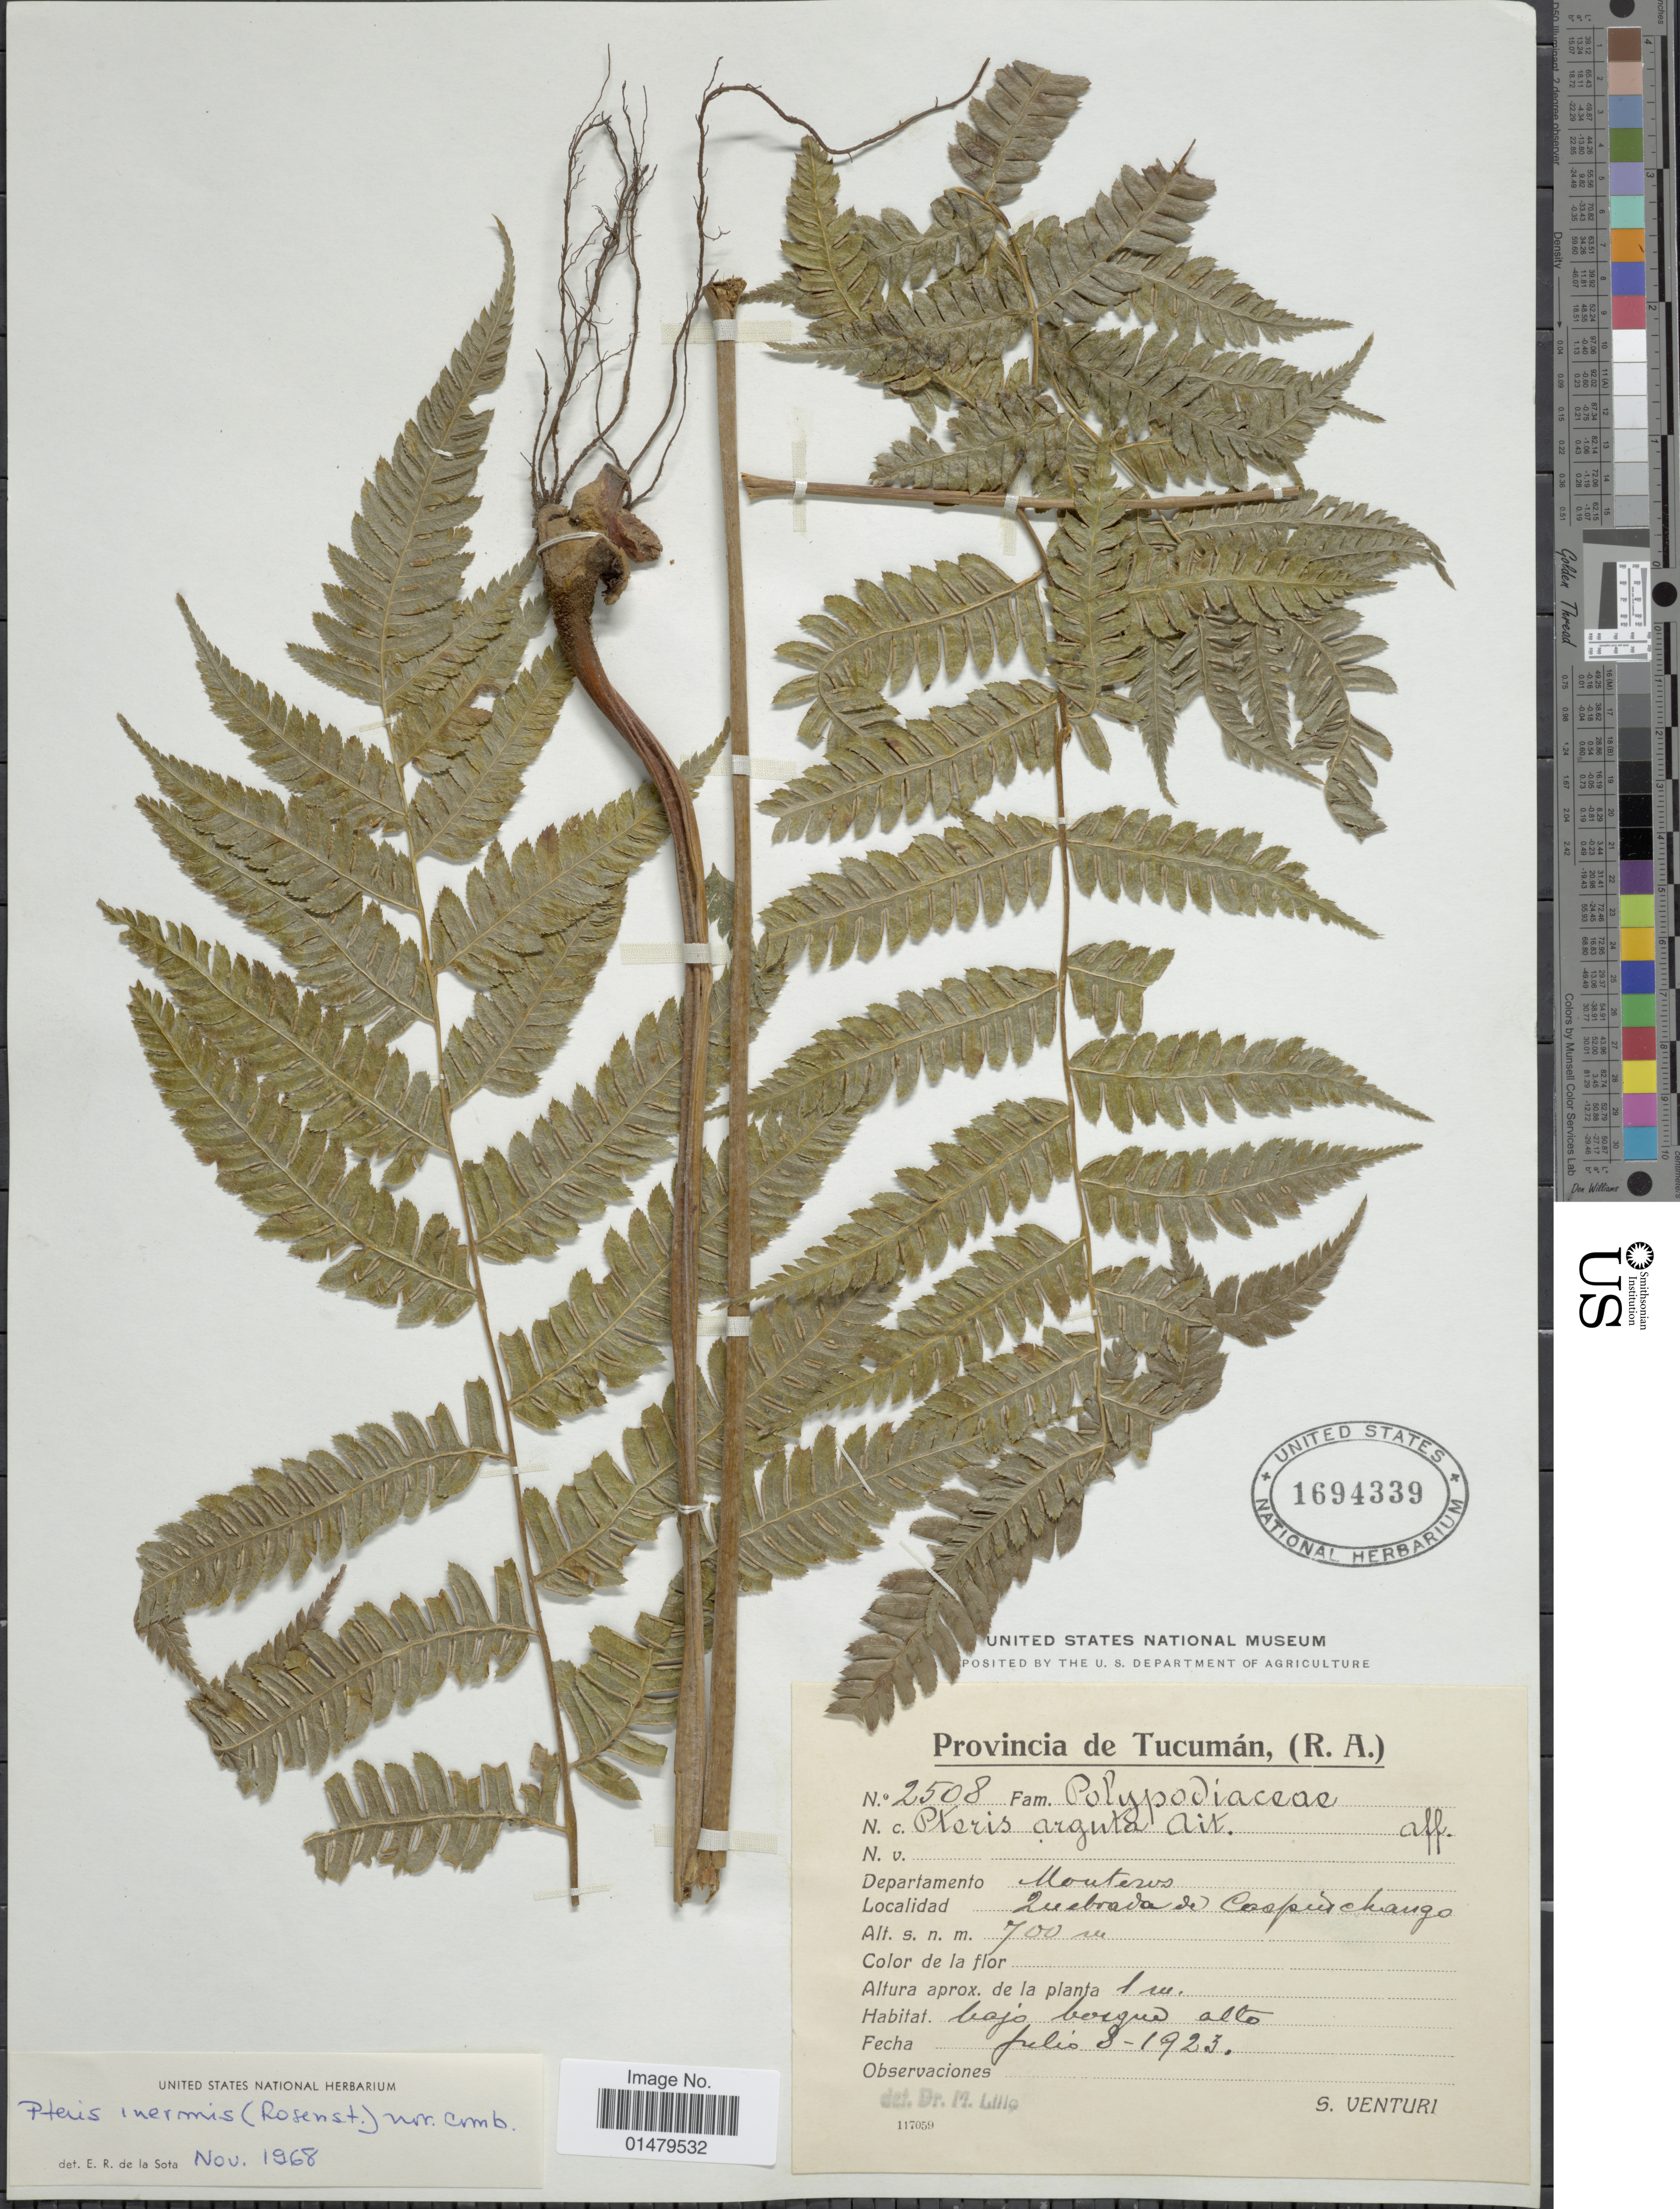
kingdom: Plantae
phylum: Tracheophyta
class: Polypodiopsida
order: Polypodiales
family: Pteridaceae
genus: Pteris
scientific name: Pteris inermis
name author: (Rosenst.) de la Sota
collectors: S. Venturi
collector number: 2508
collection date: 1923-07-08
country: Argentina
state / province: Tucumán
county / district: Monteros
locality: Departamento Monteros. Quebrada de Caspinchango.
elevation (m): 700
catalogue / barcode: US 1694339